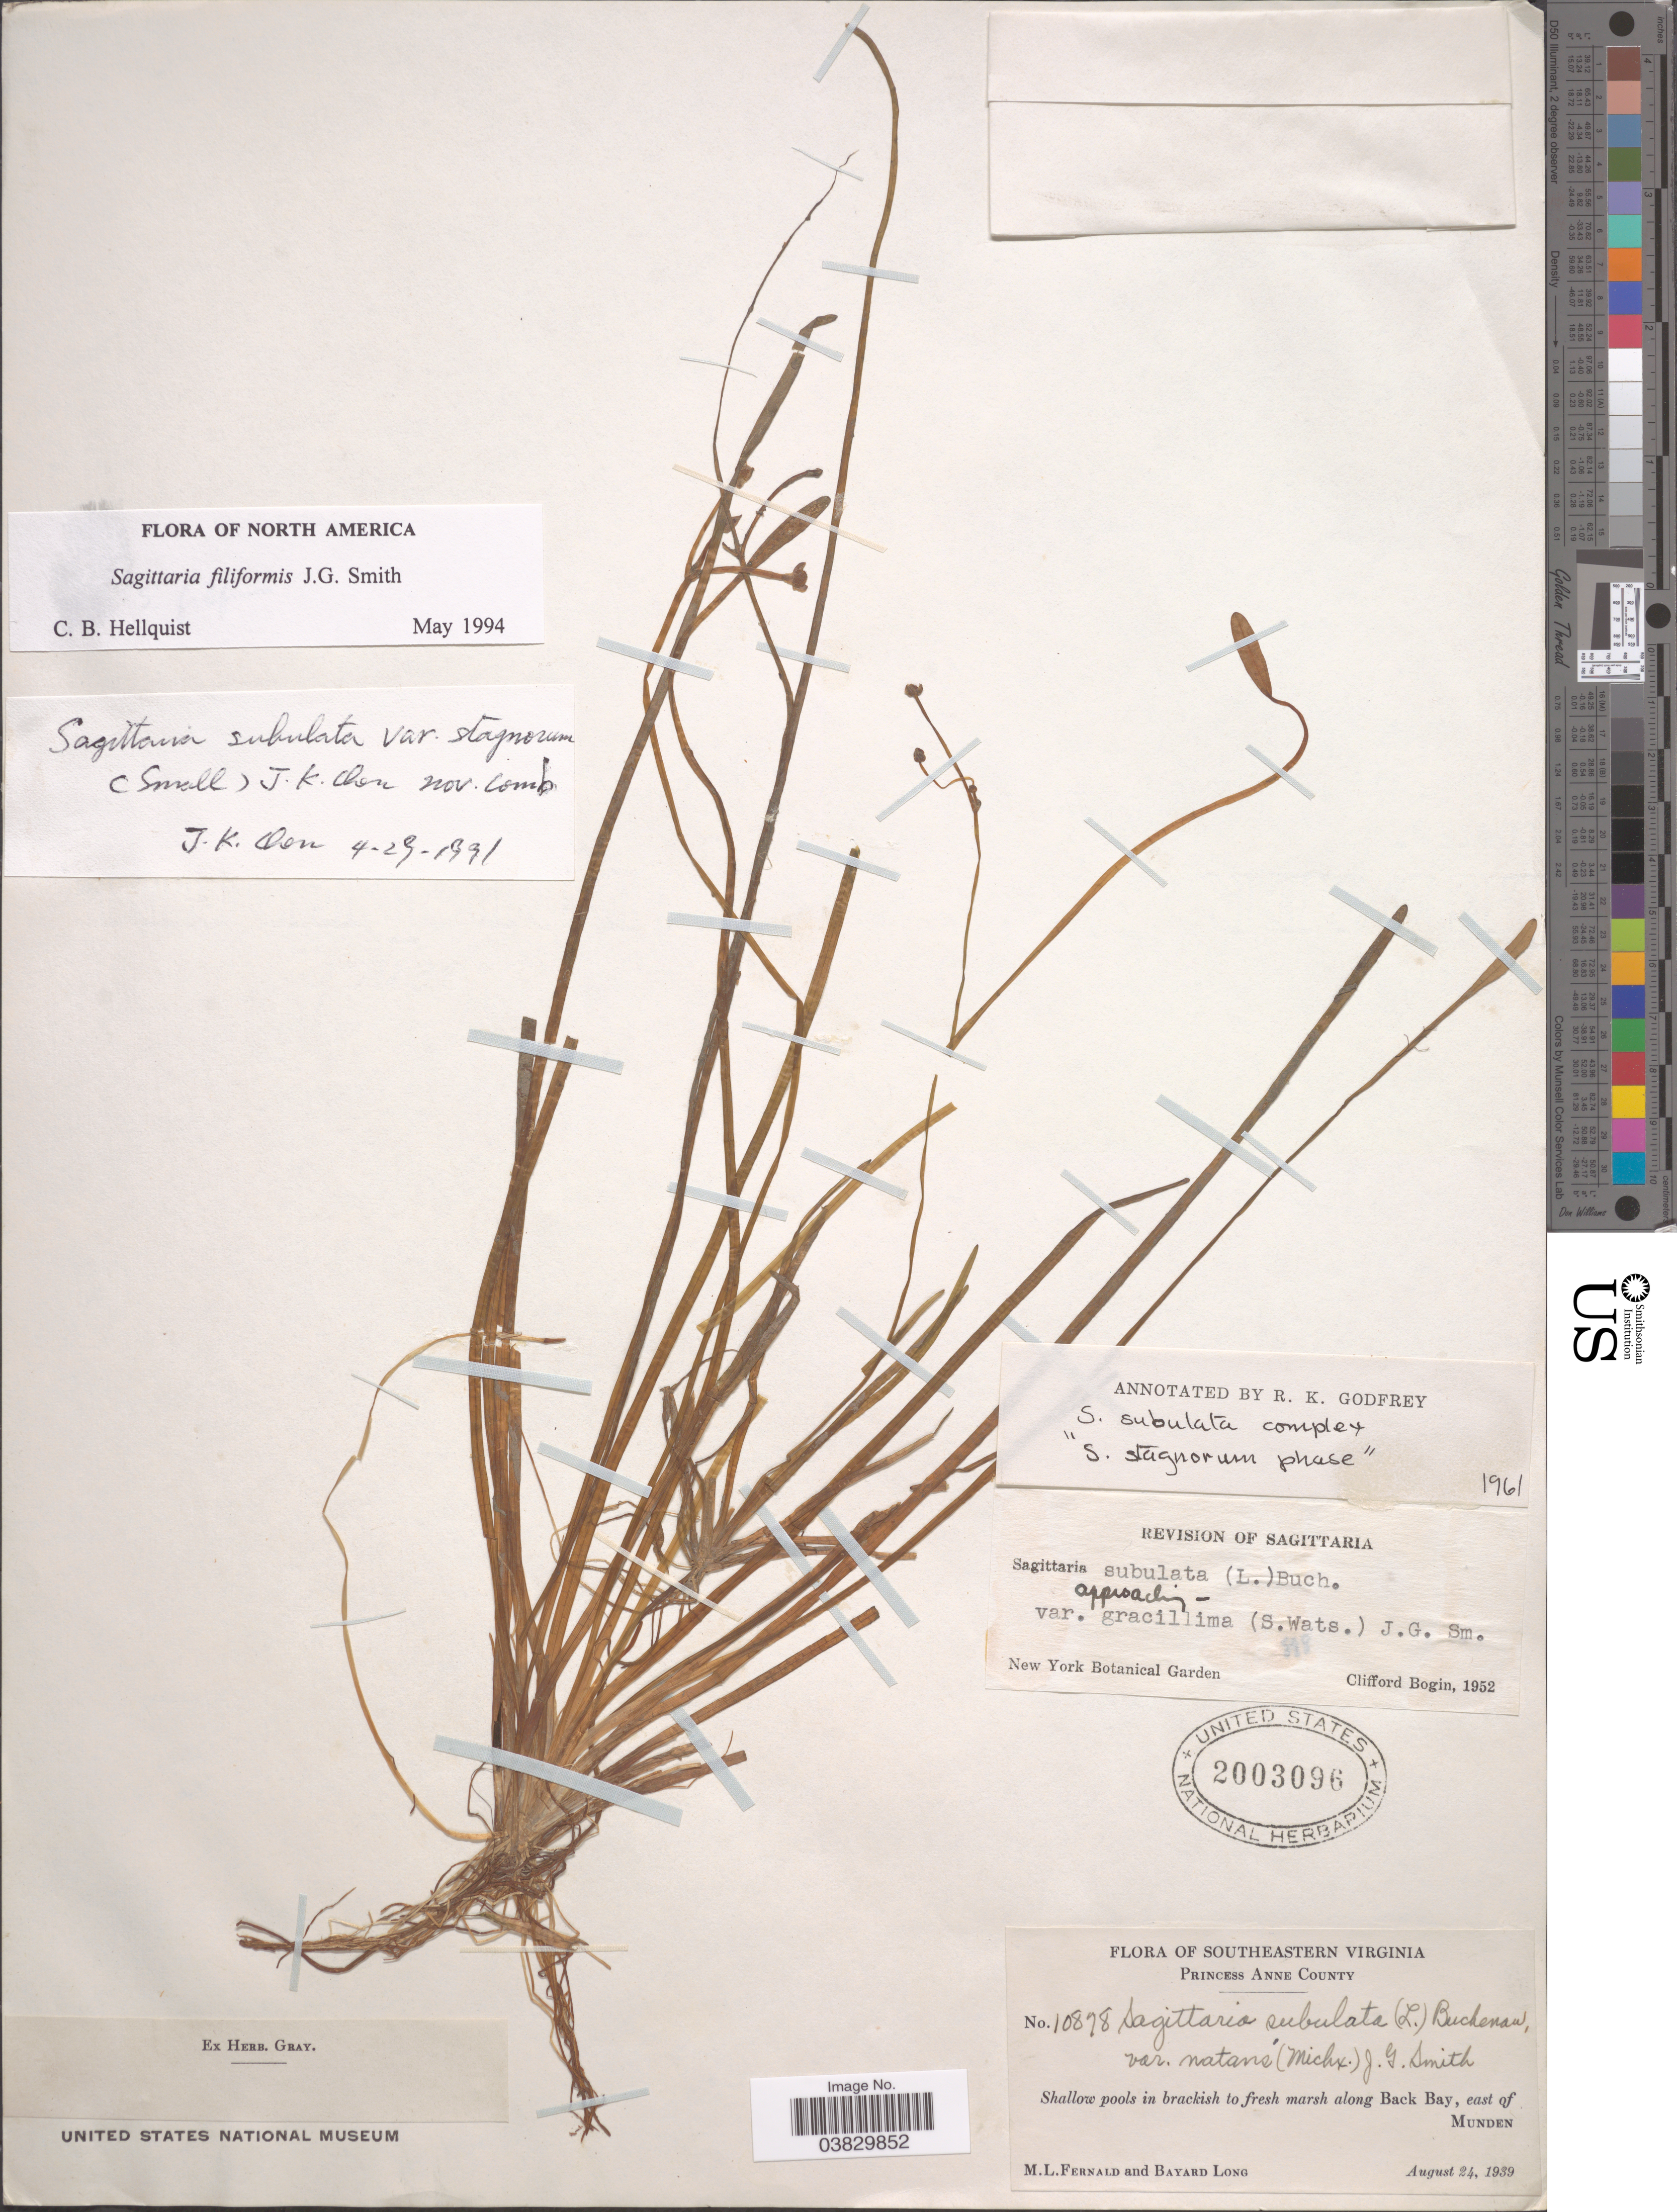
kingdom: Plantae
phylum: Tracheophyta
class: Liliopsida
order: Alismatales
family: Alismataceae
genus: Sagittaria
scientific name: Sagittaria filiformis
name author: J.G. Sm.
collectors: M. L. Fernald & B. Long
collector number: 10878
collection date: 1939-08-24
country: United States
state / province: Virginia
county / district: City of Virginia Beach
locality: Southeastern Virginia. Princess Anne County. Shallow pools in brackish to fresh marsh along Back Bay, east of Munden.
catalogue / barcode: US 2003096